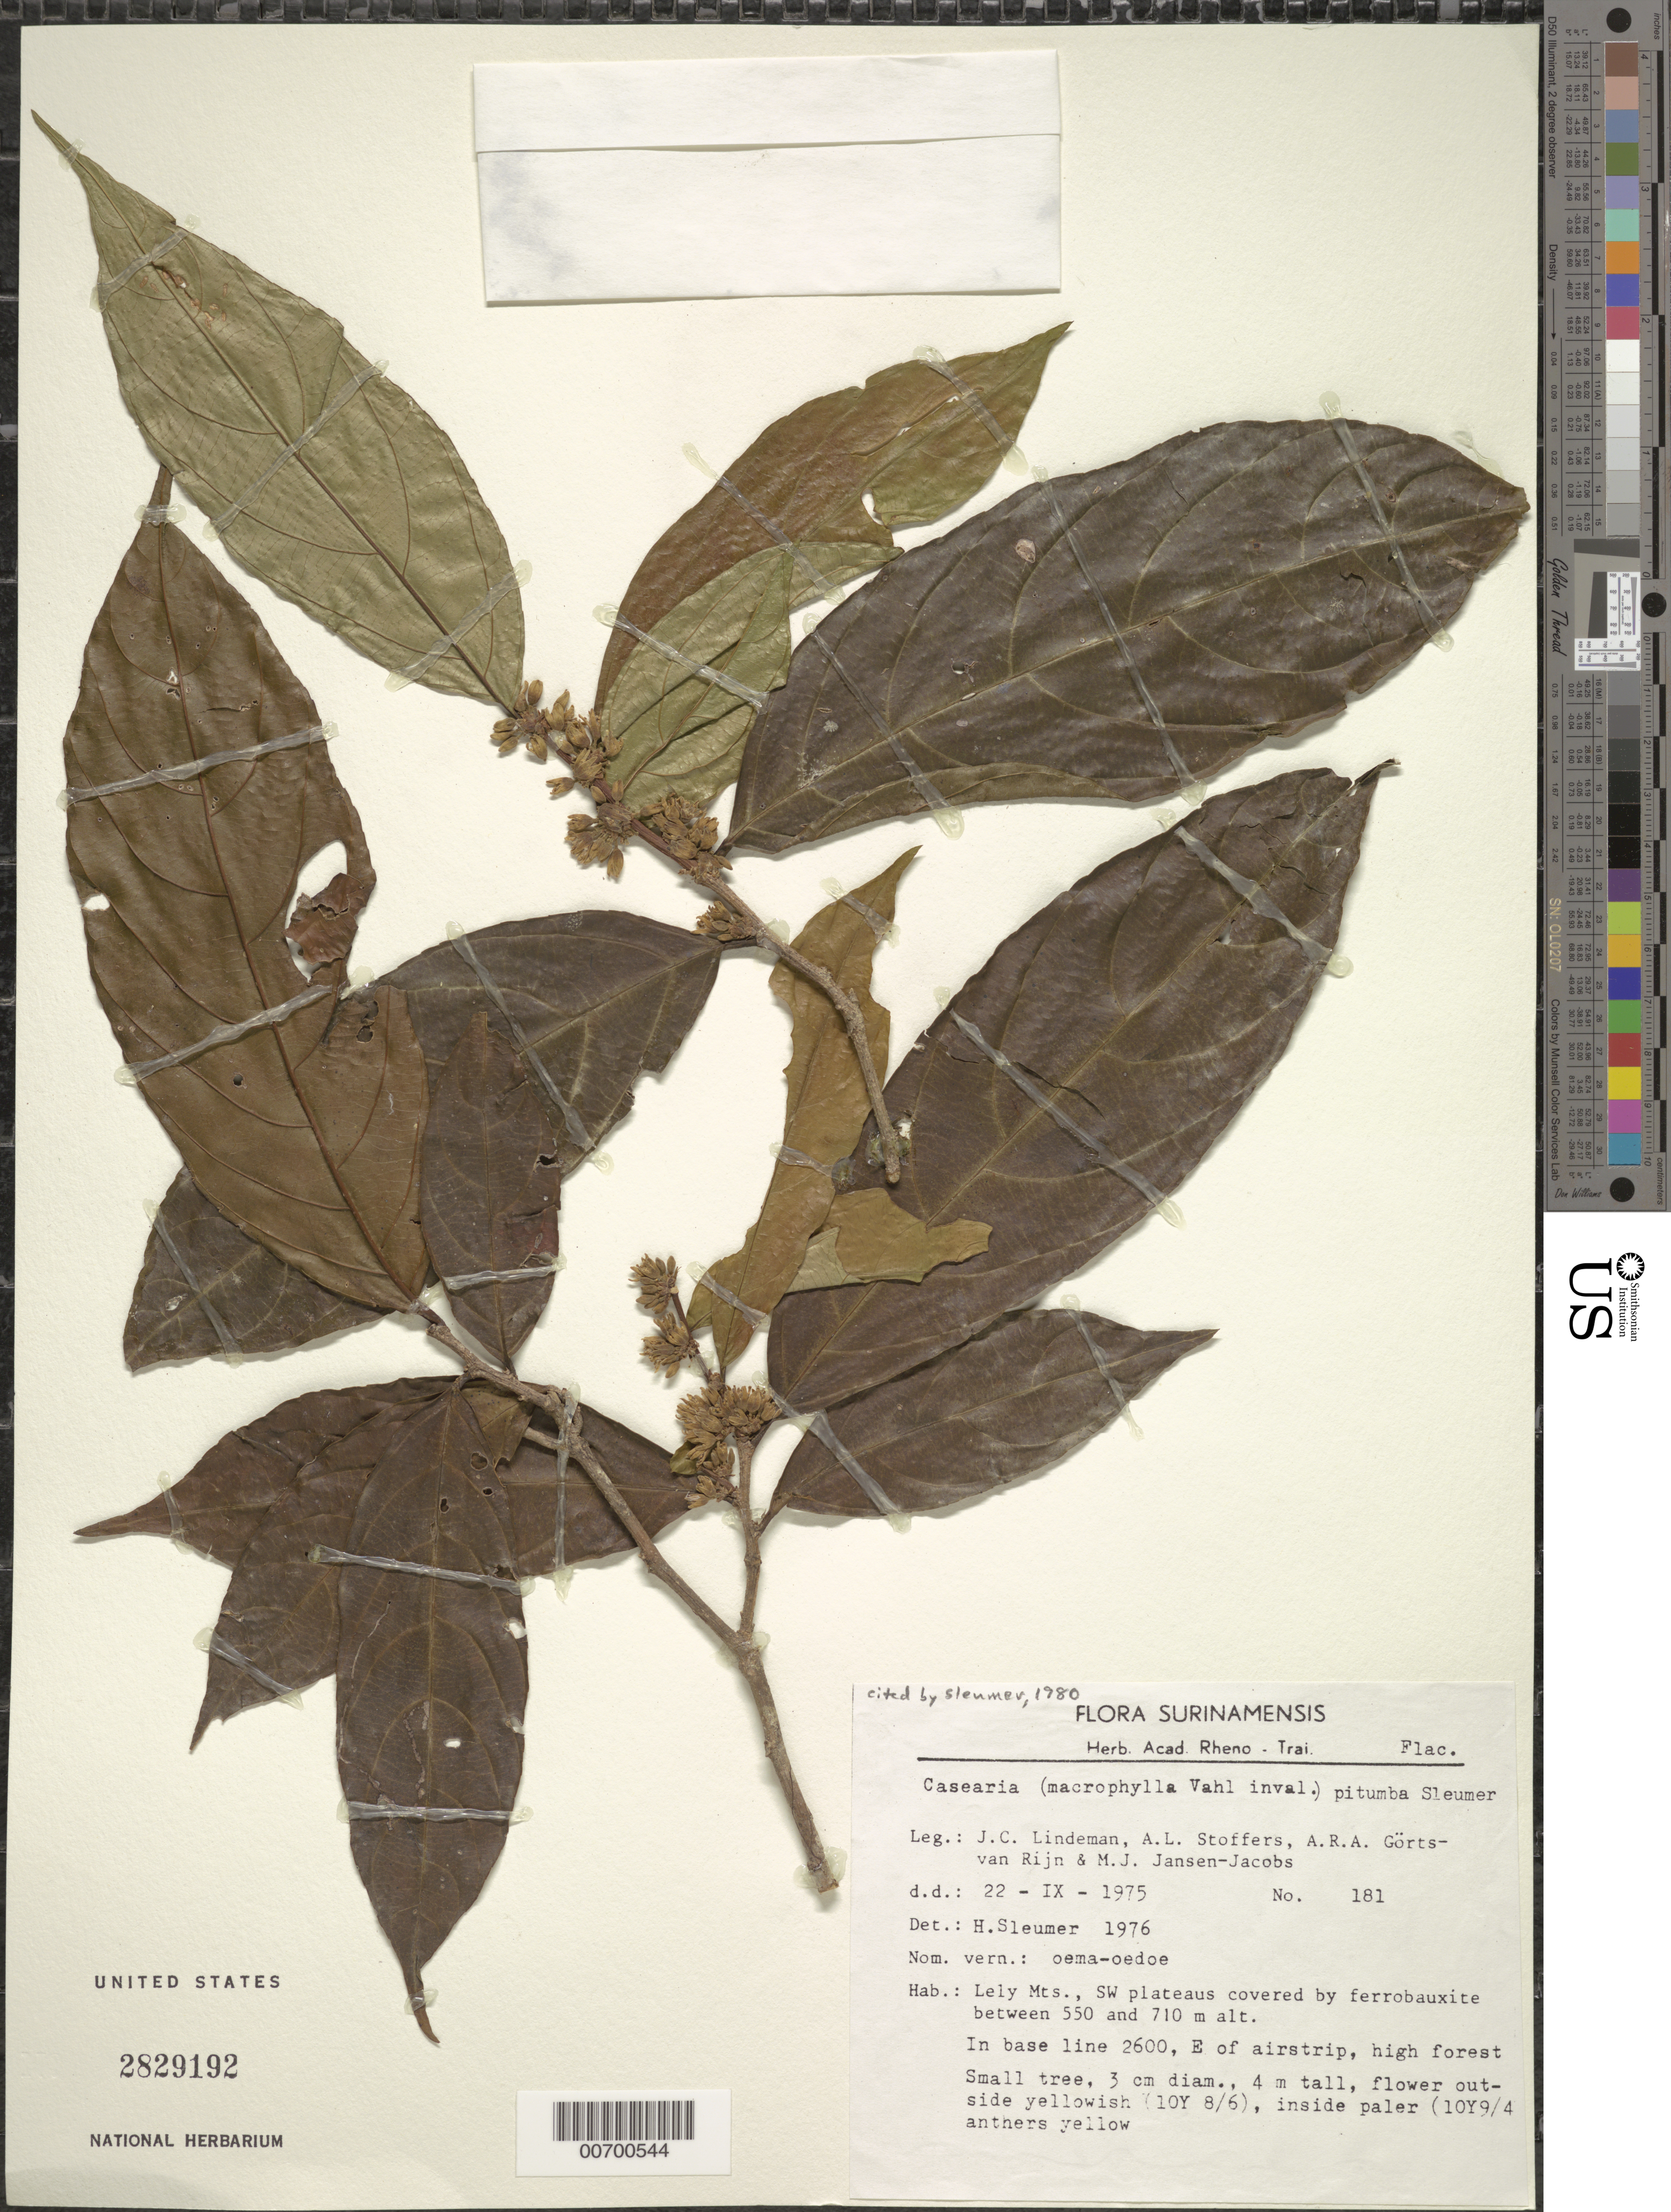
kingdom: Plantae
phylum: Tracheophyta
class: Magnoliopsida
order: Malpighiales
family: Salicaceae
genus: Casearia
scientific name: Casearia pitumba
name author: Sleumer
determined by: Sleumer, H. O.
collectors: J. C. Lindeman, A. Stoffers, A. .R. A. Görts-van Rijn & M. J. Jansen-Jacobs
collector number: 75 181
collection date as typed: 22-Sep-75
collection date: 1975-09-22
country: Suriname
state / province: Marowijne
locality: Lely Mts., SW plateaus, In base line 2600, E of airstrip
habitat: High forest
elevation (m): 550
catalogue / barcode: US 2829192